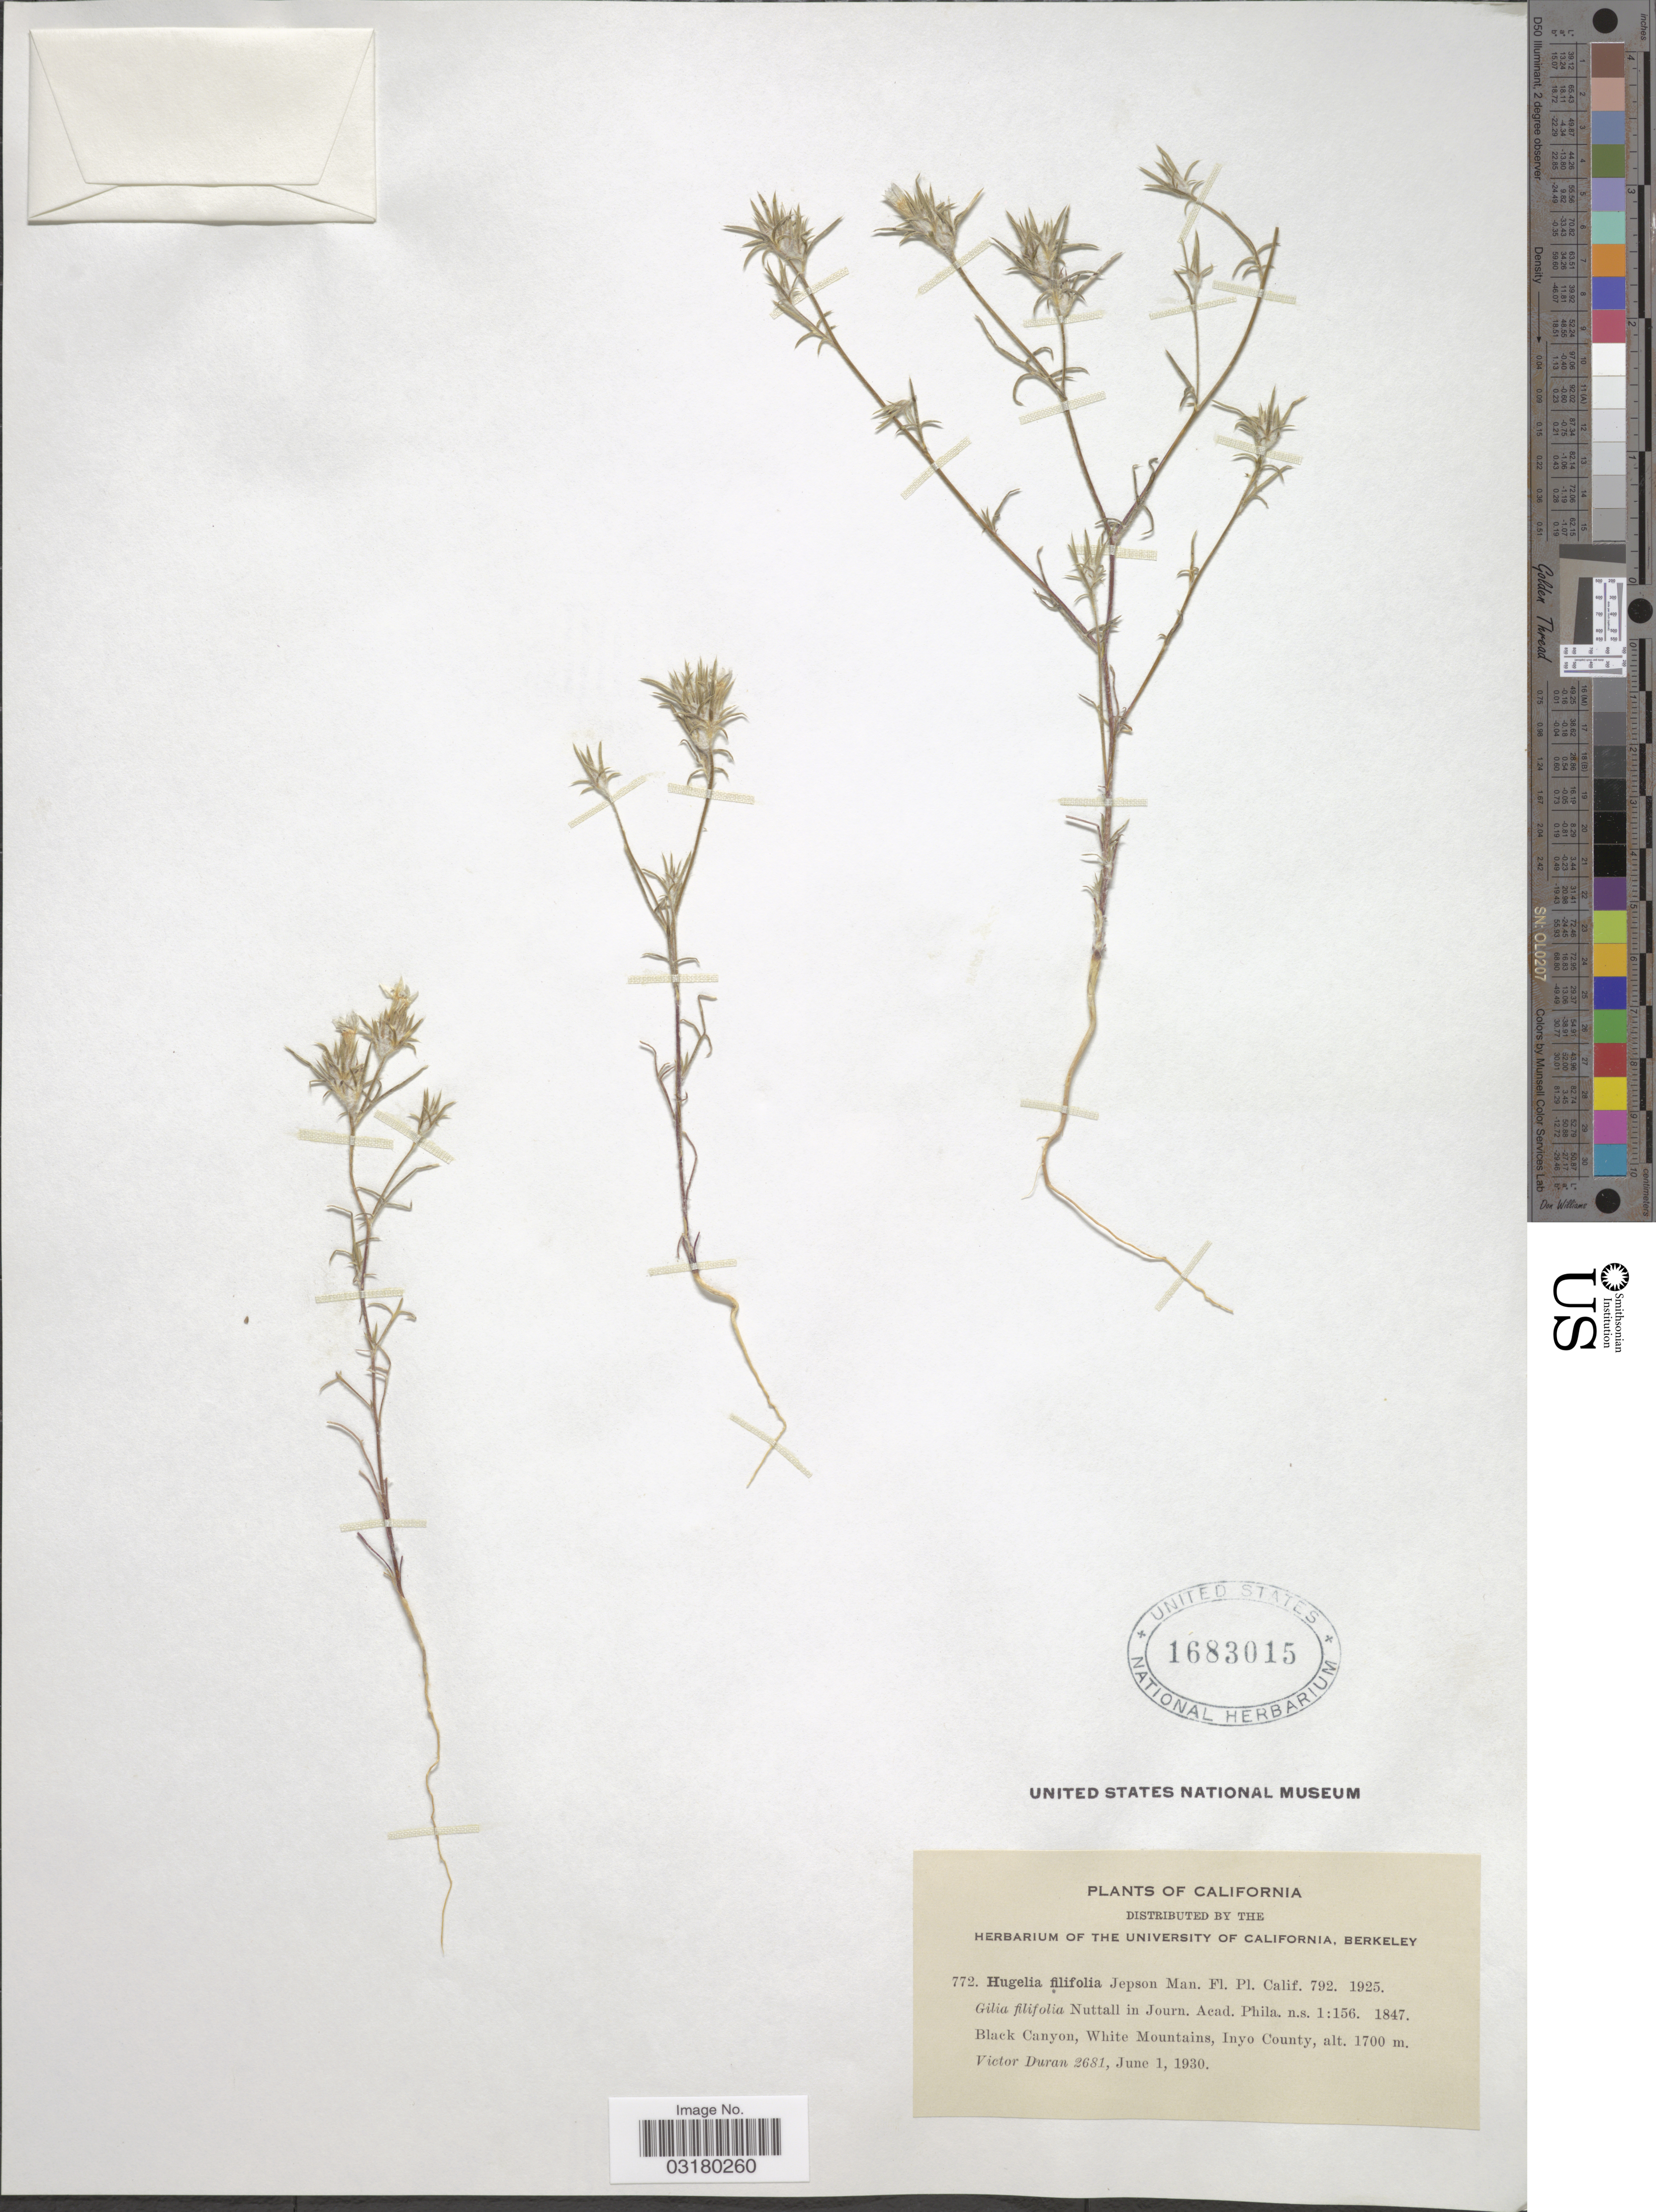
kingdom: Plantae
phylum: Tracheophyta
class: Magnoliopsida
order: Ericales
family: Polemoniaceae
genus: Eriastrum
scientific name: Eriastrum filifolium (Nutt.) Wooton & Standl.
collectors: V. Duran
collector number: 2681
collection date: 1930-06-01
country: United States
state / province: California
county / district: Inyo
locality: Black Canyon, White Mountains, Inyo County.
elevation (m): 1700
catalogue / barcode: US 1683015